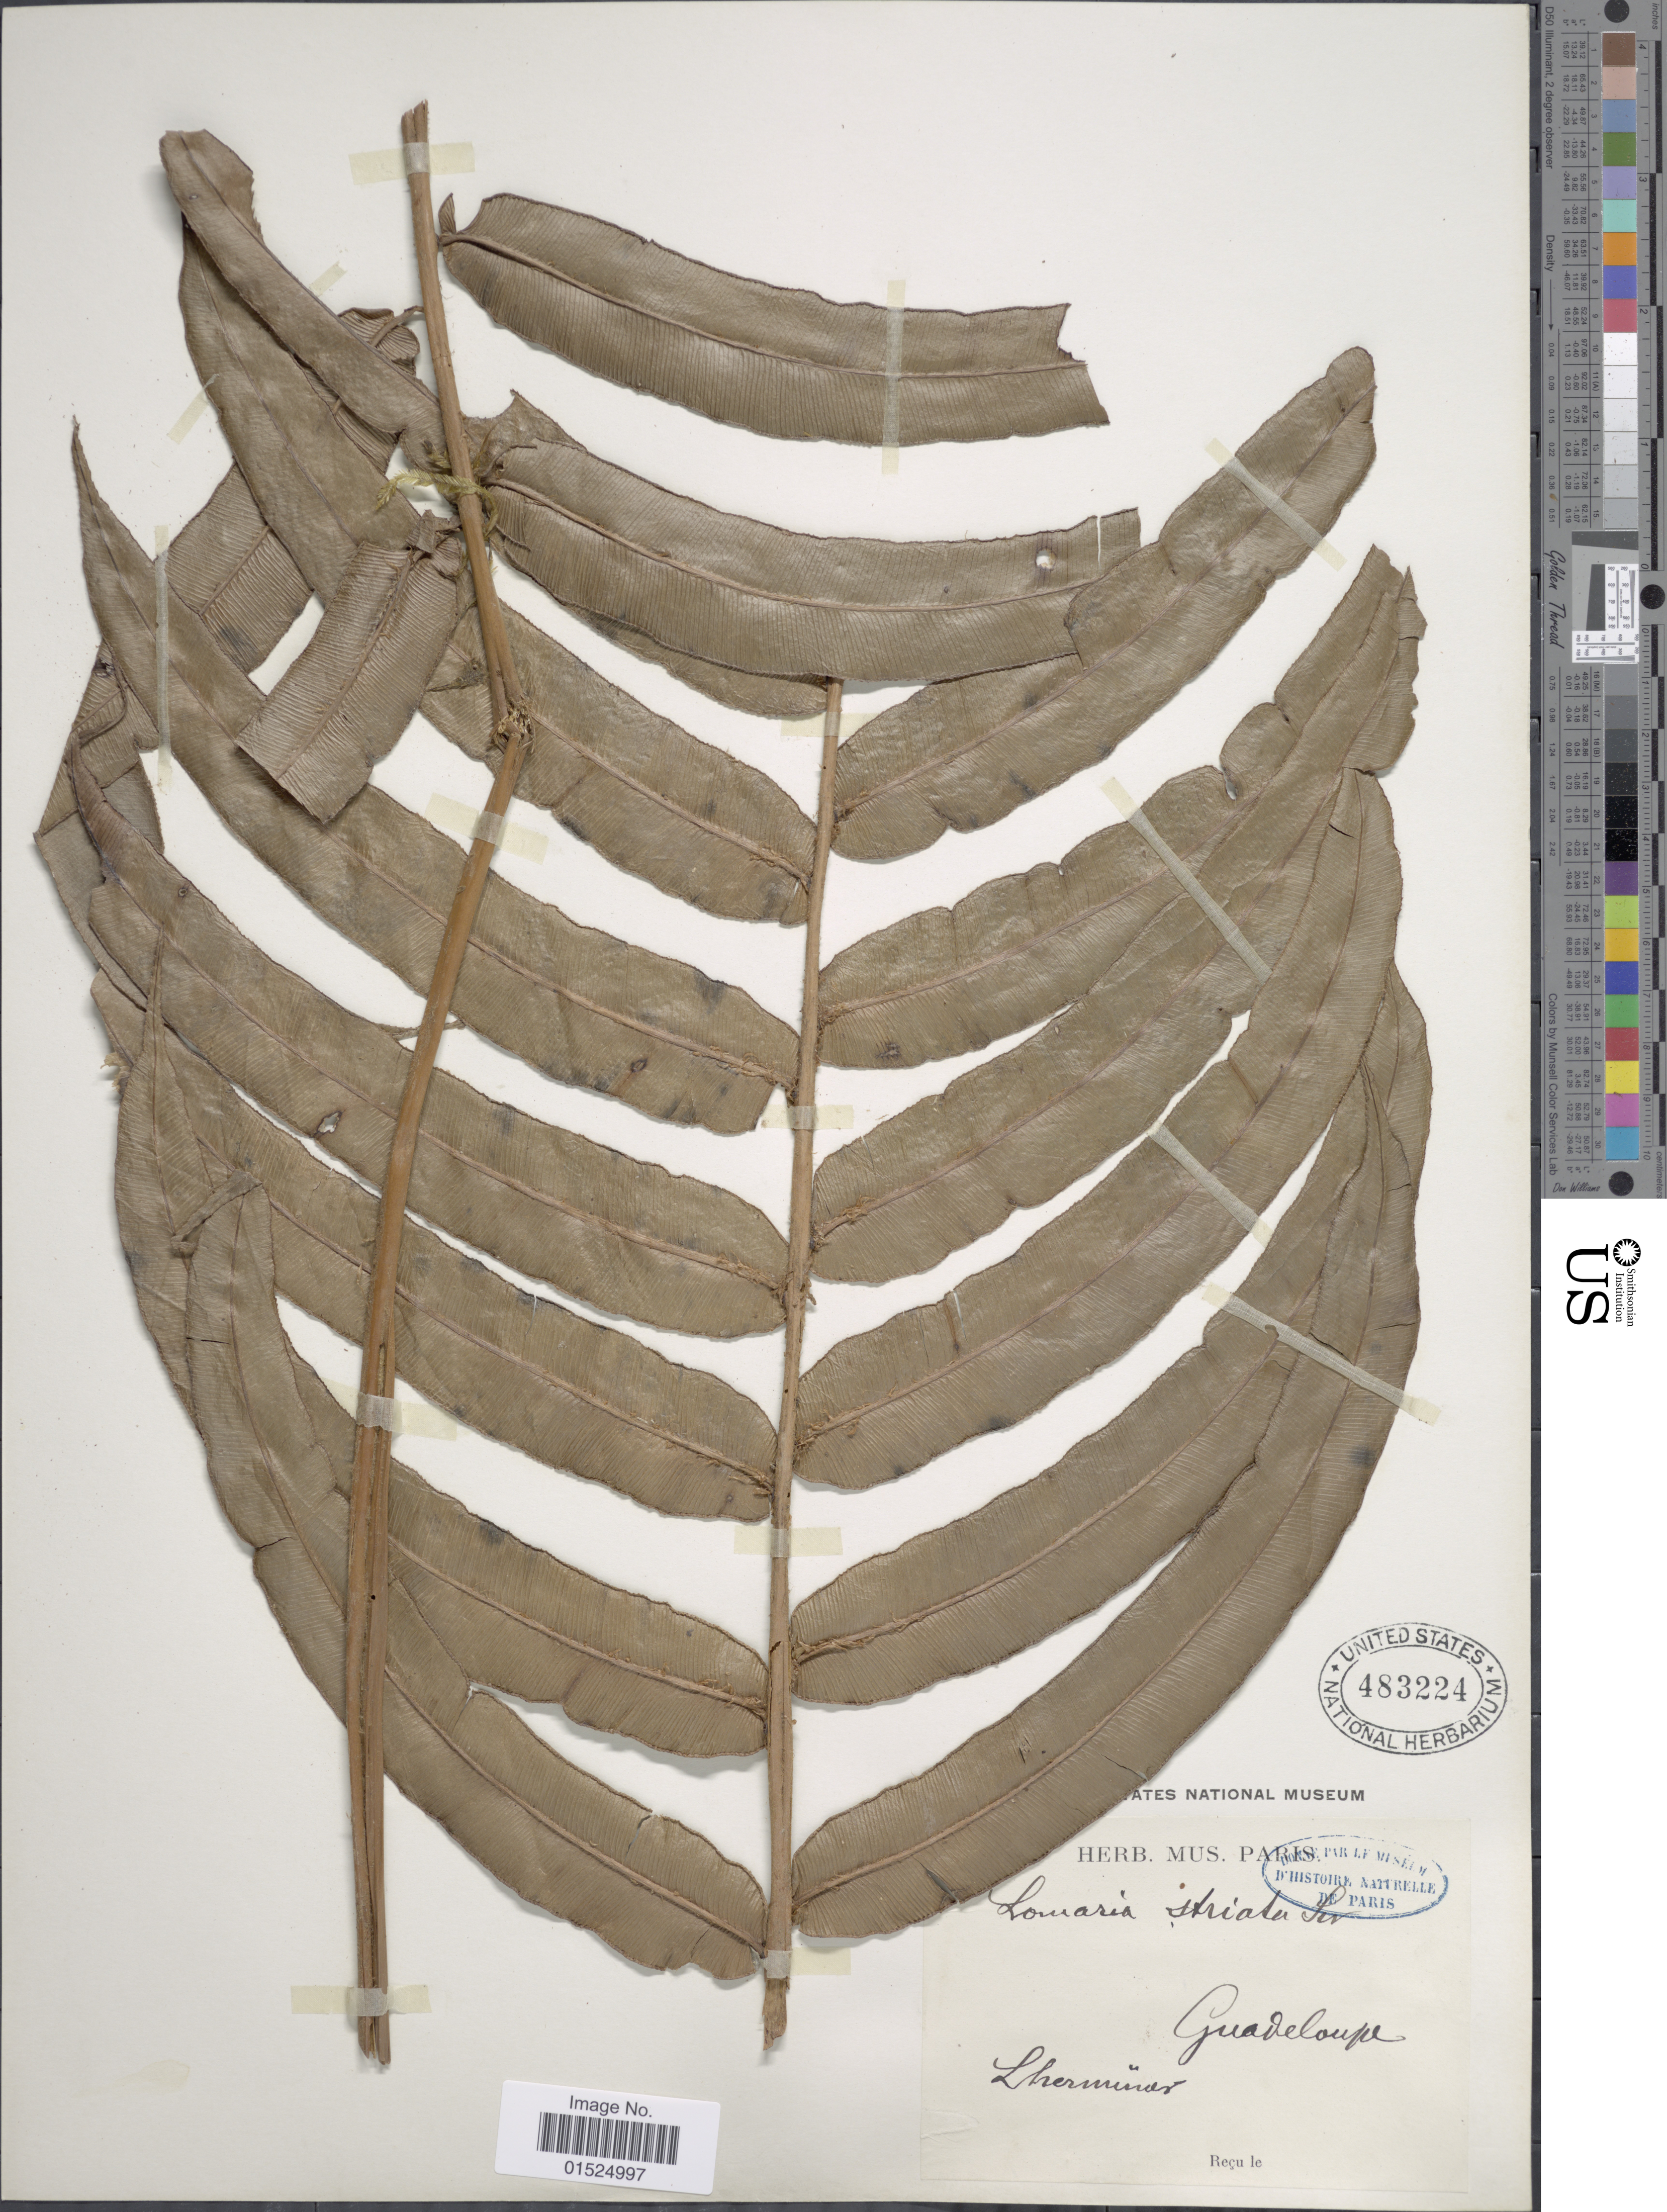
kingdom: Plantae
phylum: Tracheophyta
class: Polypodiopsida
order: Polypodiales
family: Blechnaceae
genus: Blechnum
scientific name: Blechnum ryanii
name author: Hieron.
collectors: F. L'Herminier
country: Guadeloupe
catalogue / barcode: US 483224